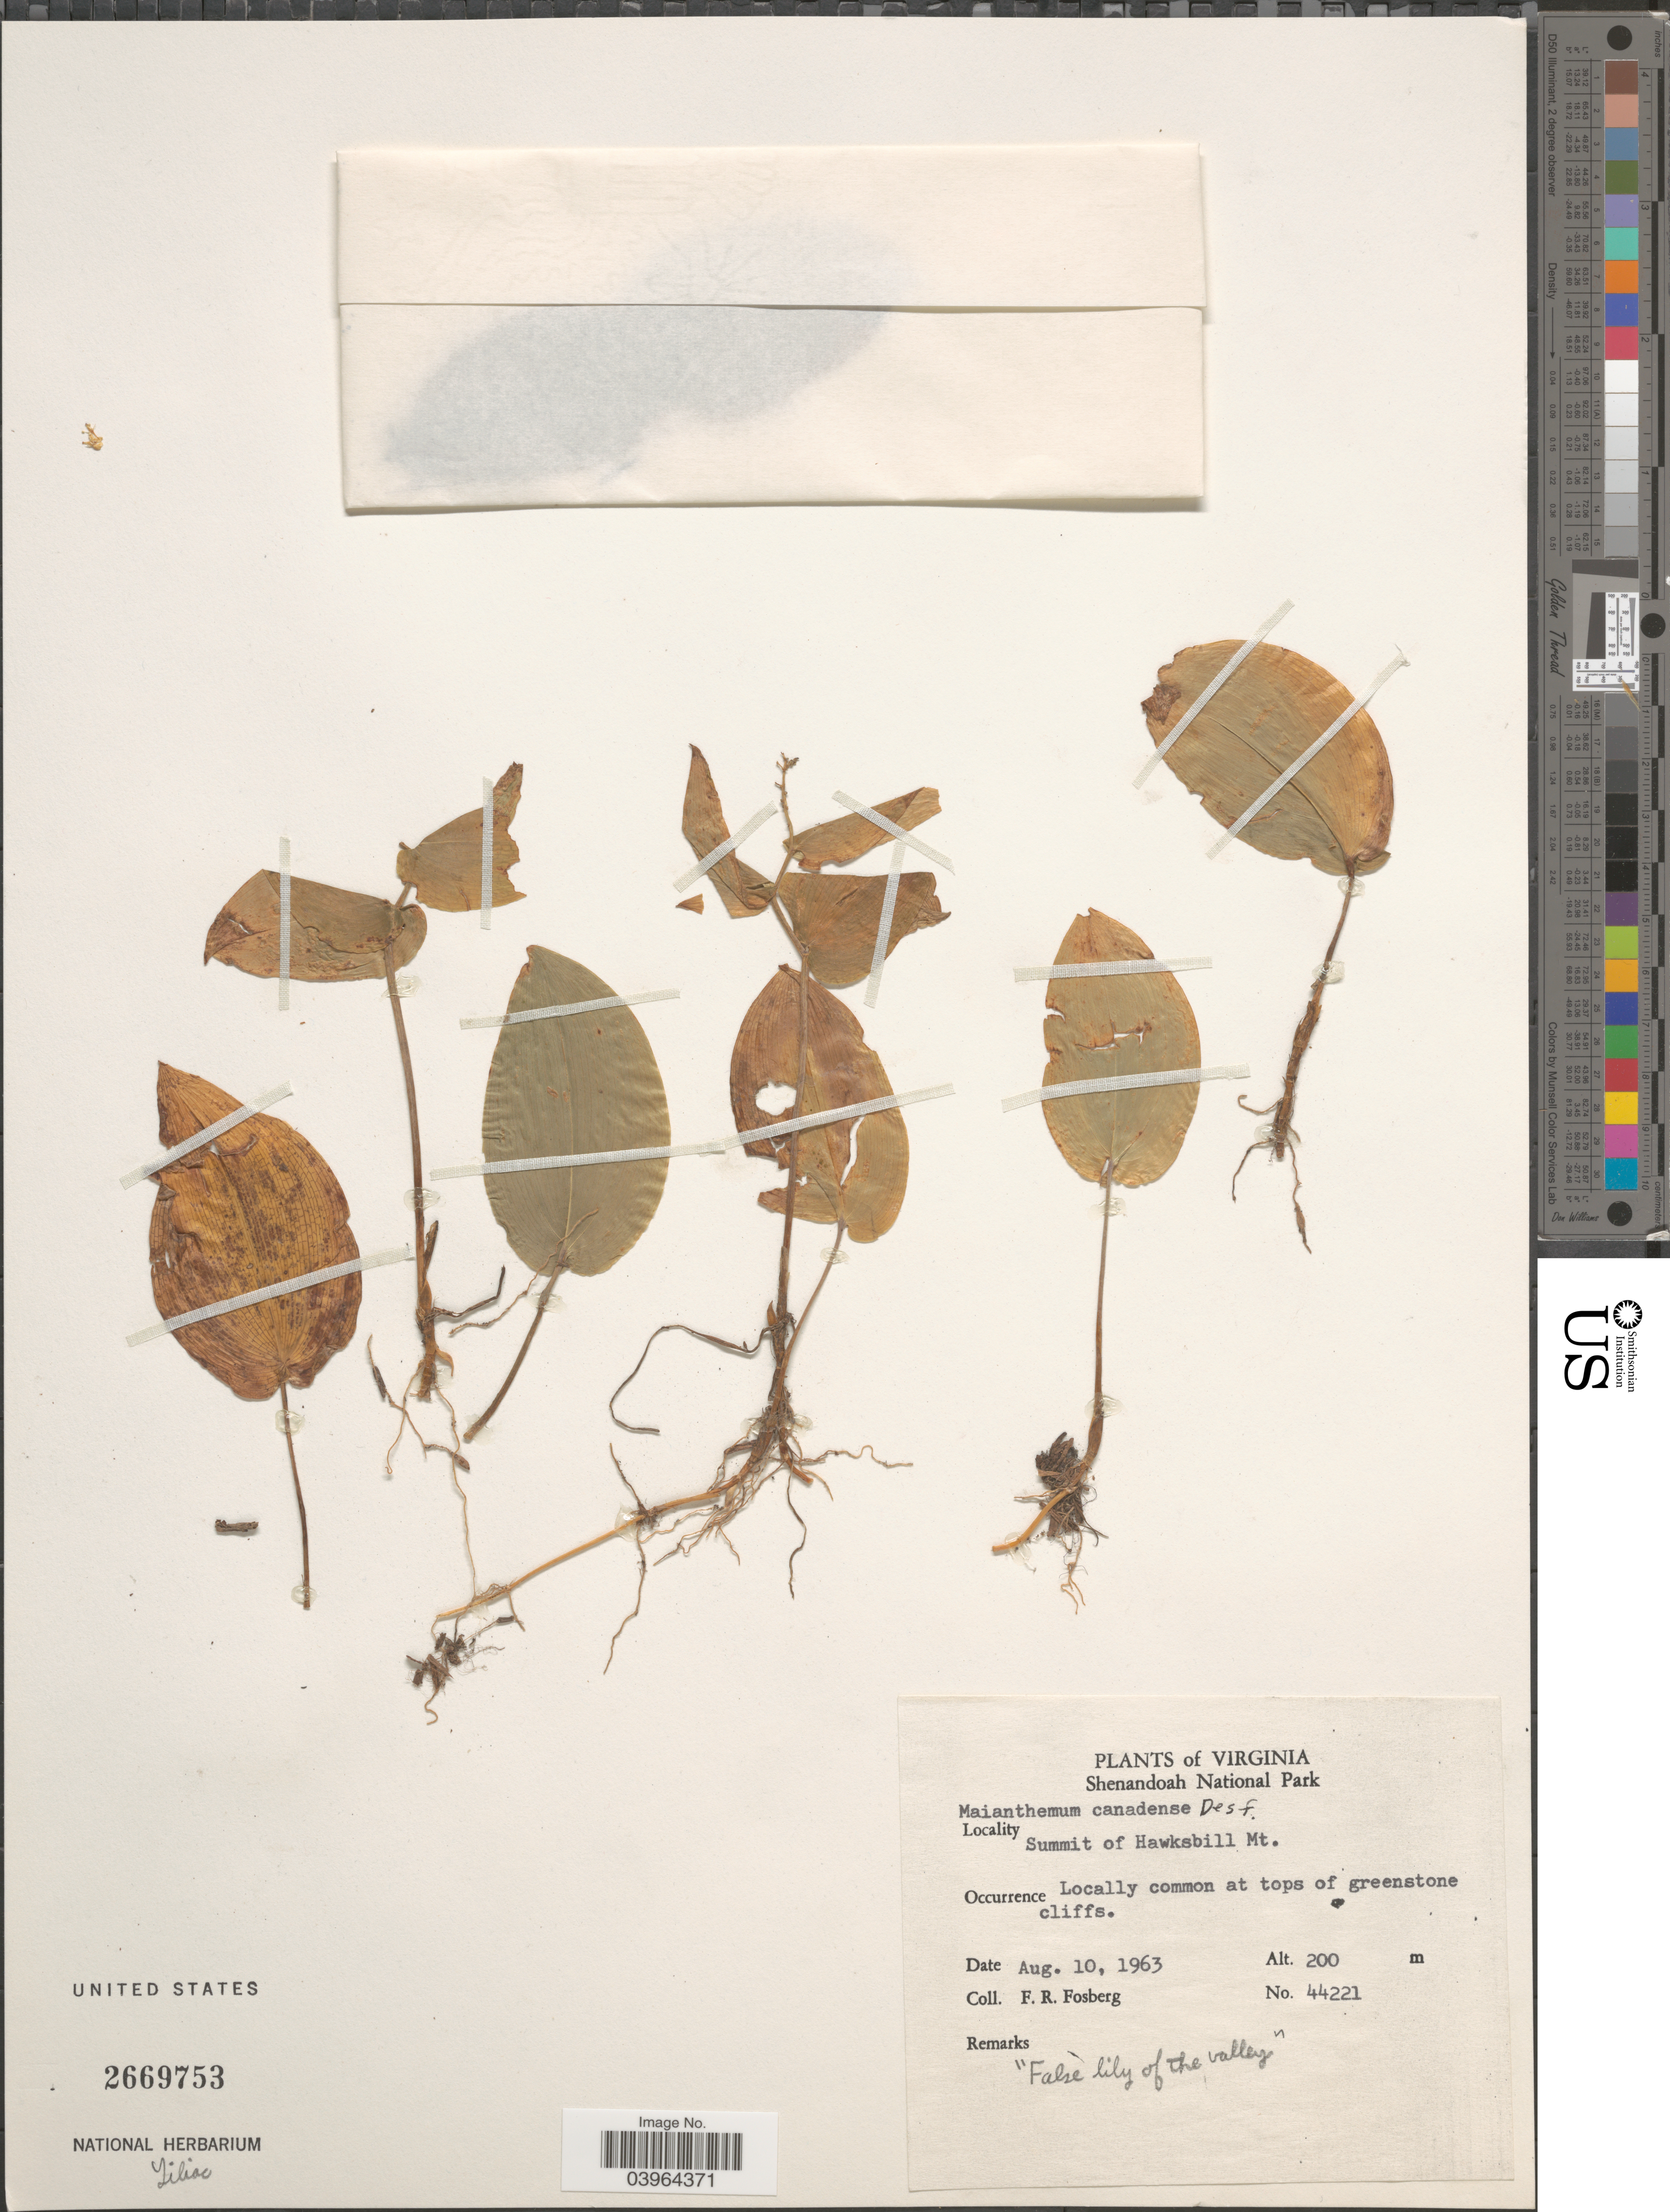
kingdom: Plantae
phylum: Tracheophyta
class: Liliopsida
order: Asparagales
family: Asparagaceae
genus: Maianthemum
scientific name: Maianthemum canadense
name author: Desf.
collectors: F. R. Fosberg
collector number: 44221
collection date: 1963-08-10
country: United States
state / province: Virginia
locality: Shenandoah National Park. Summt of Hawksbill Mt.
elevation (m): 200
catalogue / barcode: US 2669753